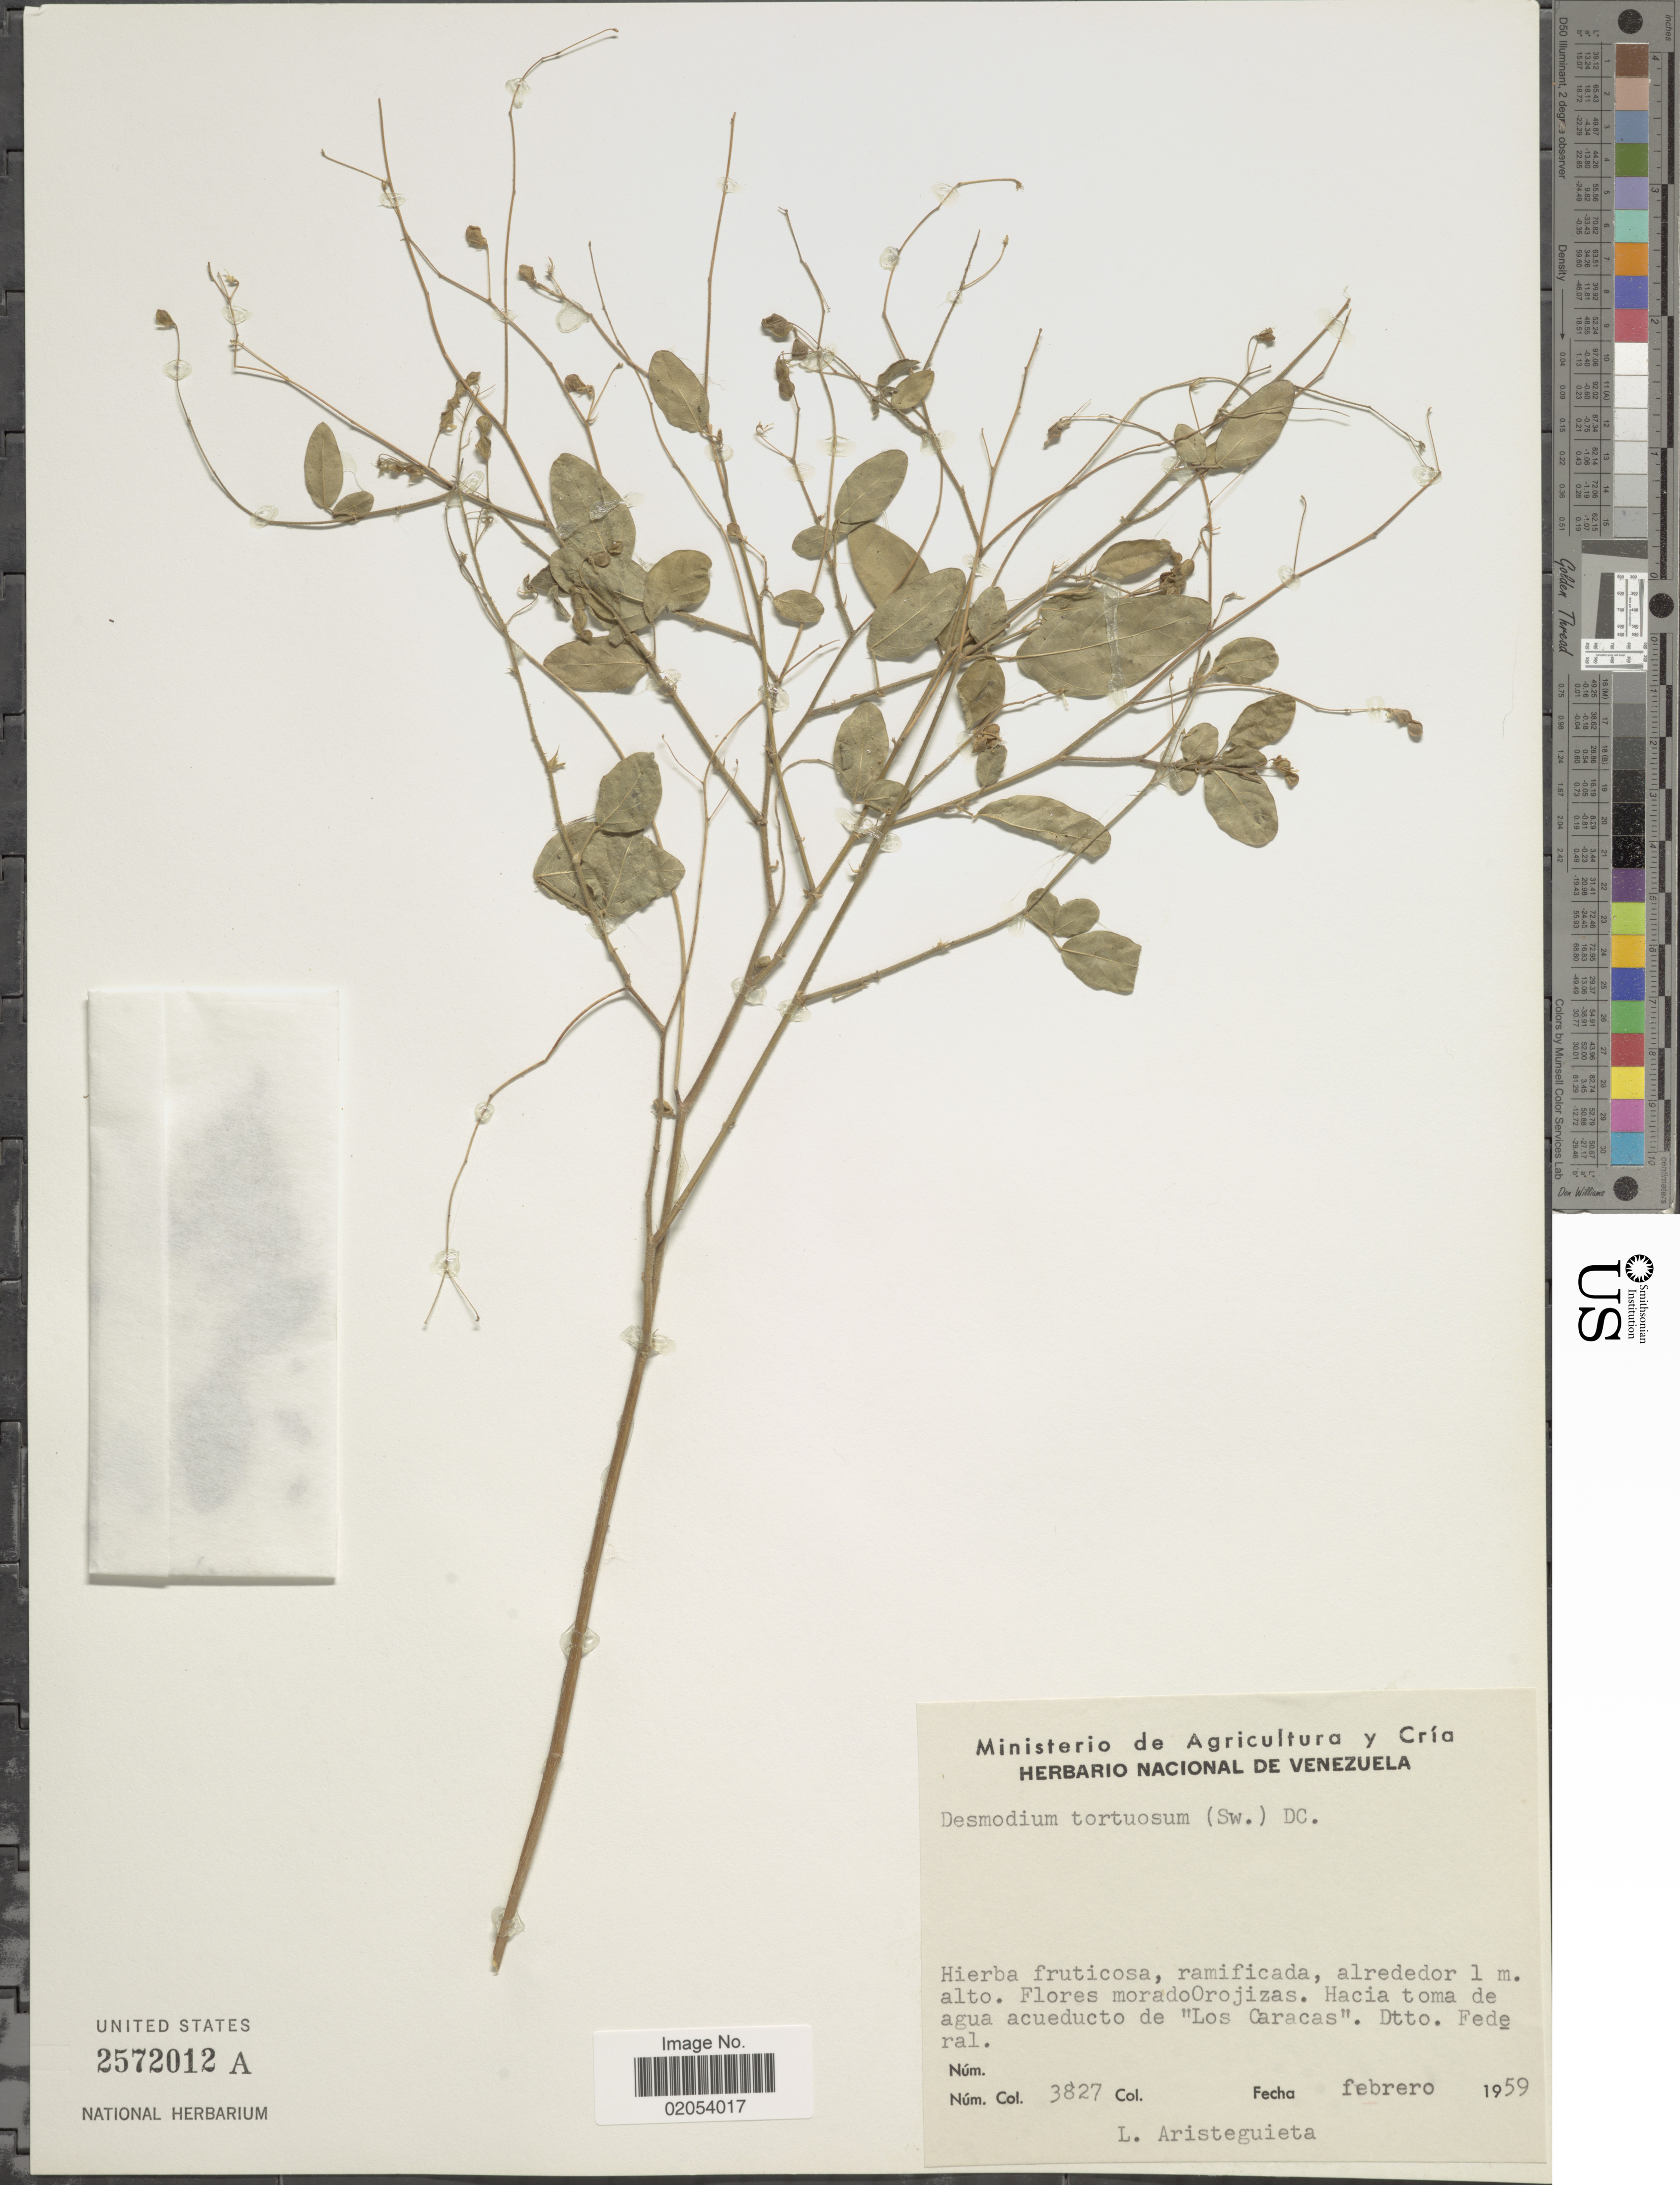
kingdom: Plantae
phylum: Tracheophyta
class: Magnoliopsida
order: Fabales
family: Fabaceae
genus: Desmodium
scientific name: Desmodium tortuosum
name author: (Sw.) DC.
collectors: L. Aristeguieta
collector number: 3827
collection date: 1959-02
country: Venezuela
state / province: Distrito Federal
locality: Hacia toma de agua acueducto de "Los Caracas" dtto. Federal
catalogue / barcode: US 2572012A